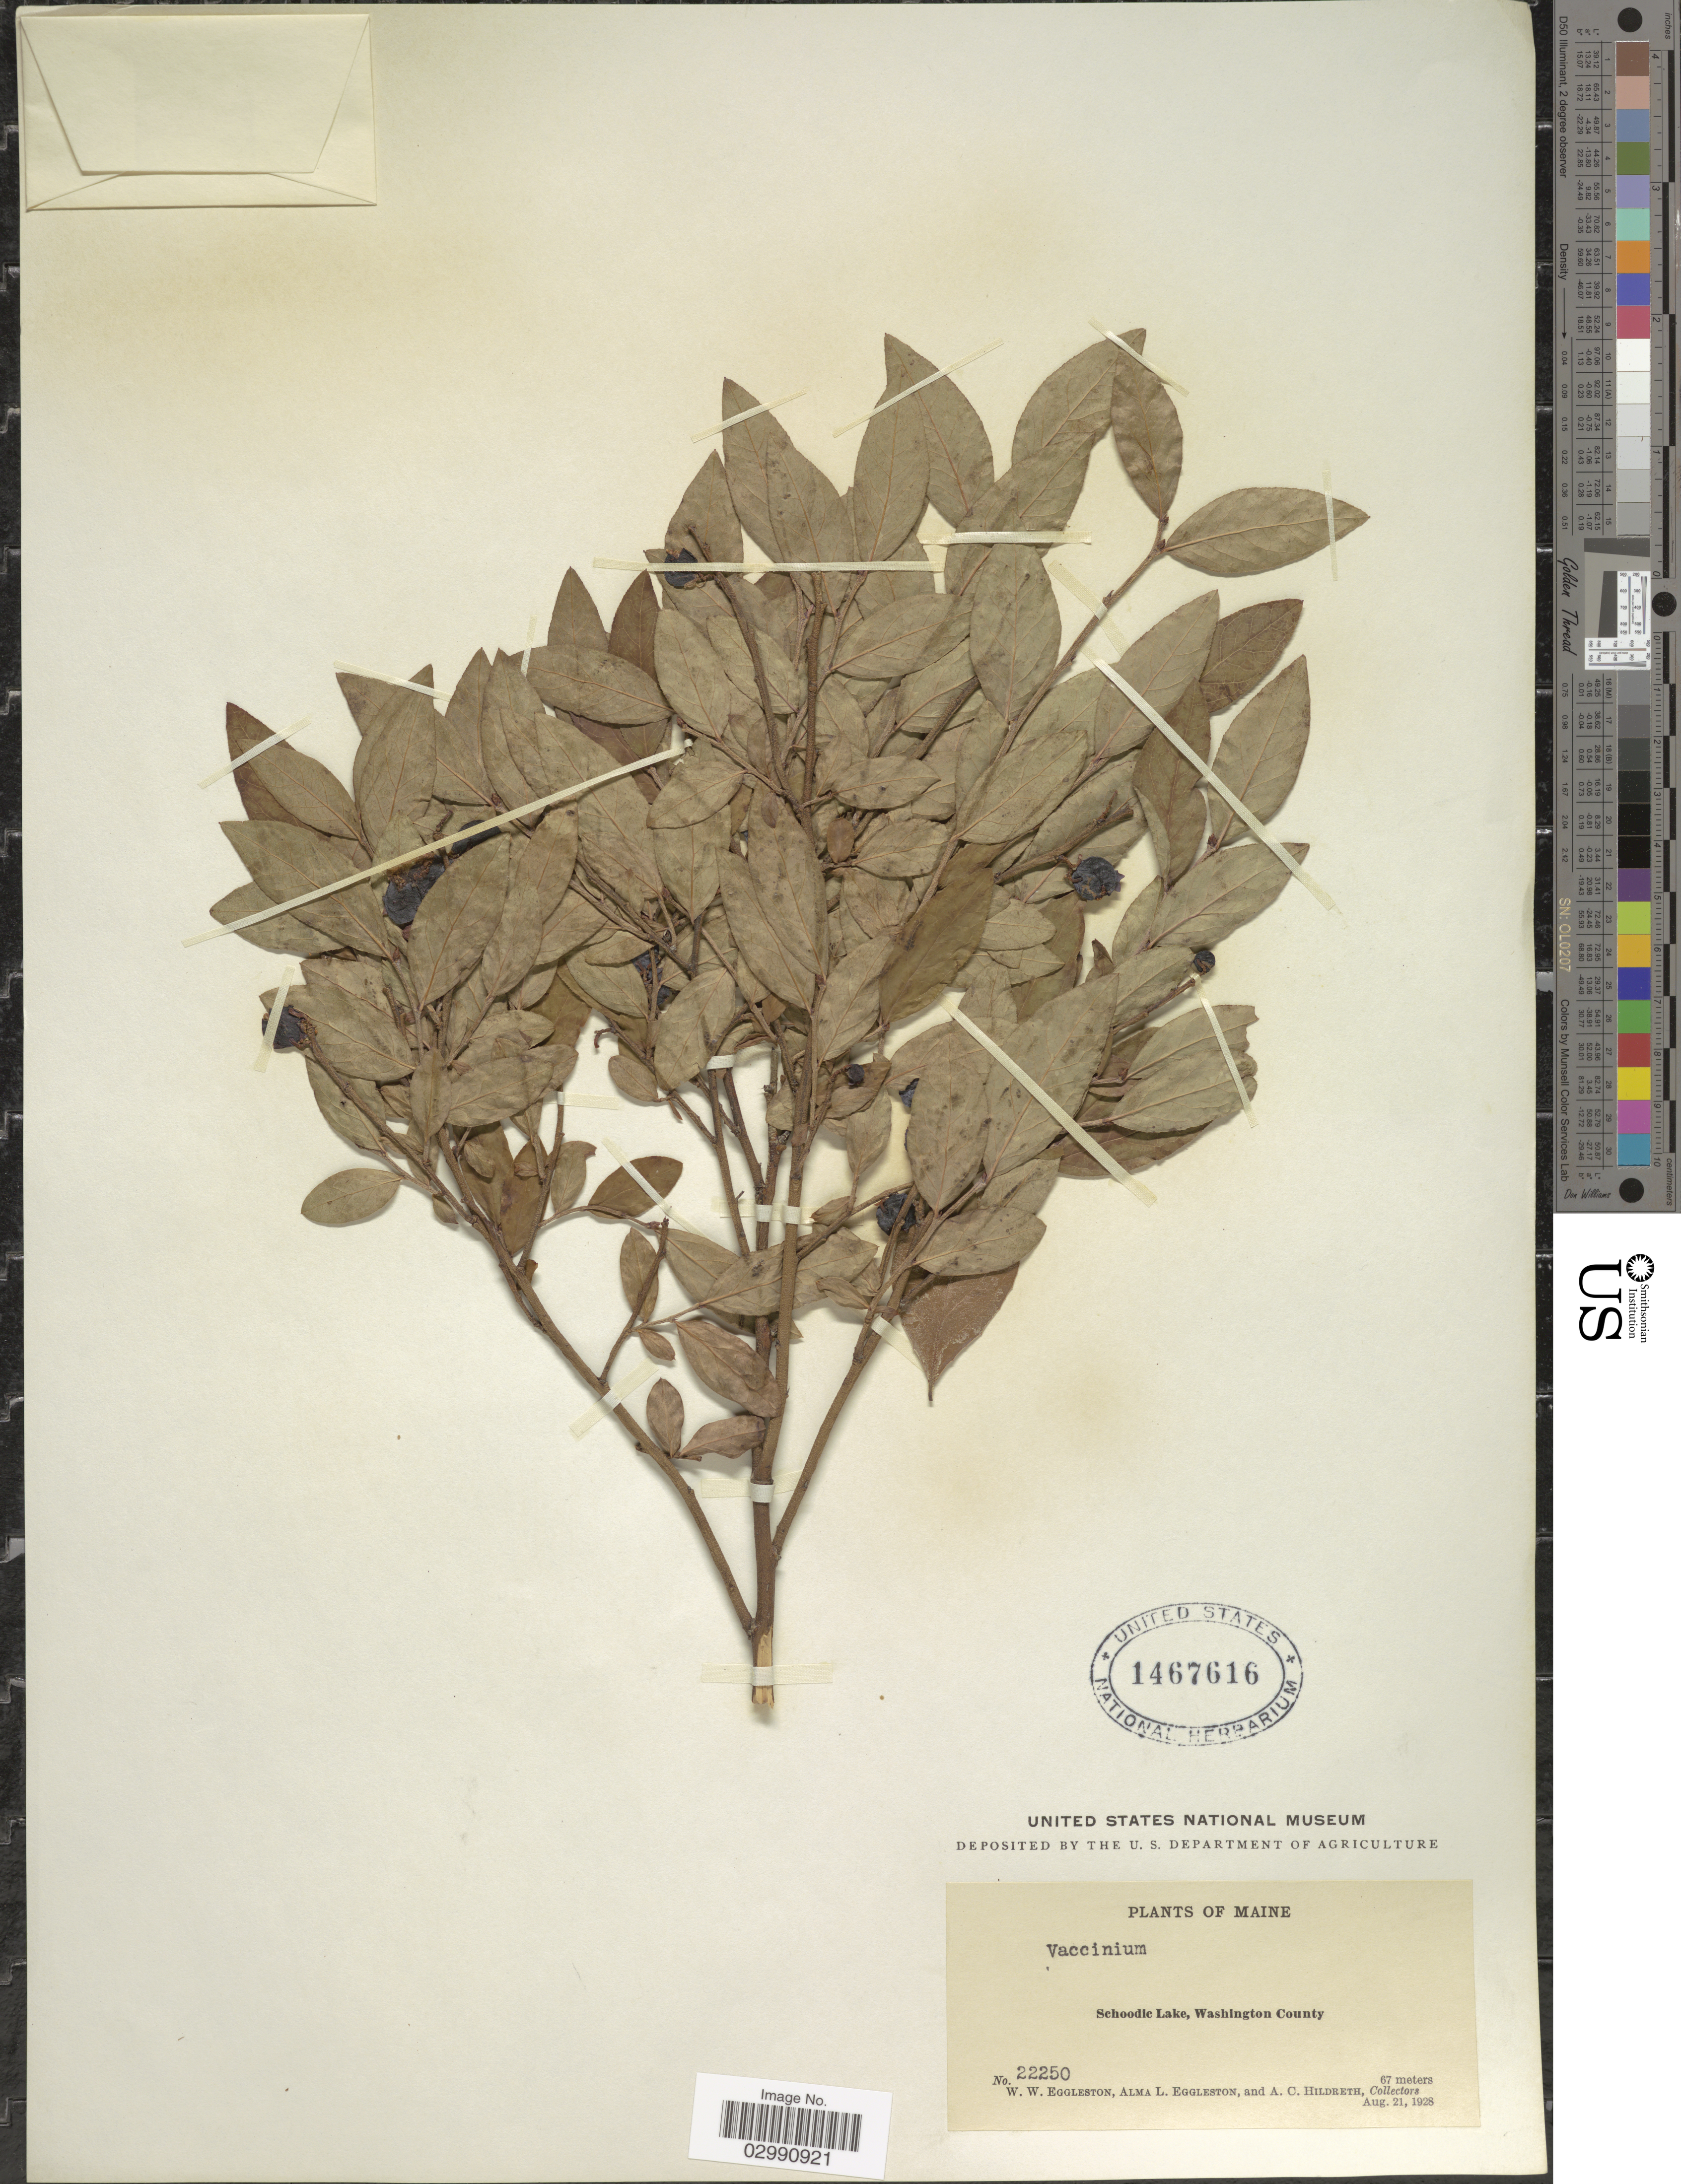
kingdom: Plantae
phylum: Tracheophyta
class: Magnoliopsida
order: Ericales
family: Ericaceae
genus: Vaccinium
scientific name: Vaccinium sp.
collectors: W. W. Eggleston, A. Eggleston & A. Hildreth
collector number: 22250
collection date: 1928-08-21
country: United States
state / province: Maine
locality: Schoodic Lake, Washington County.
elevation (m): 67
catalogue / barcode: US 1467616